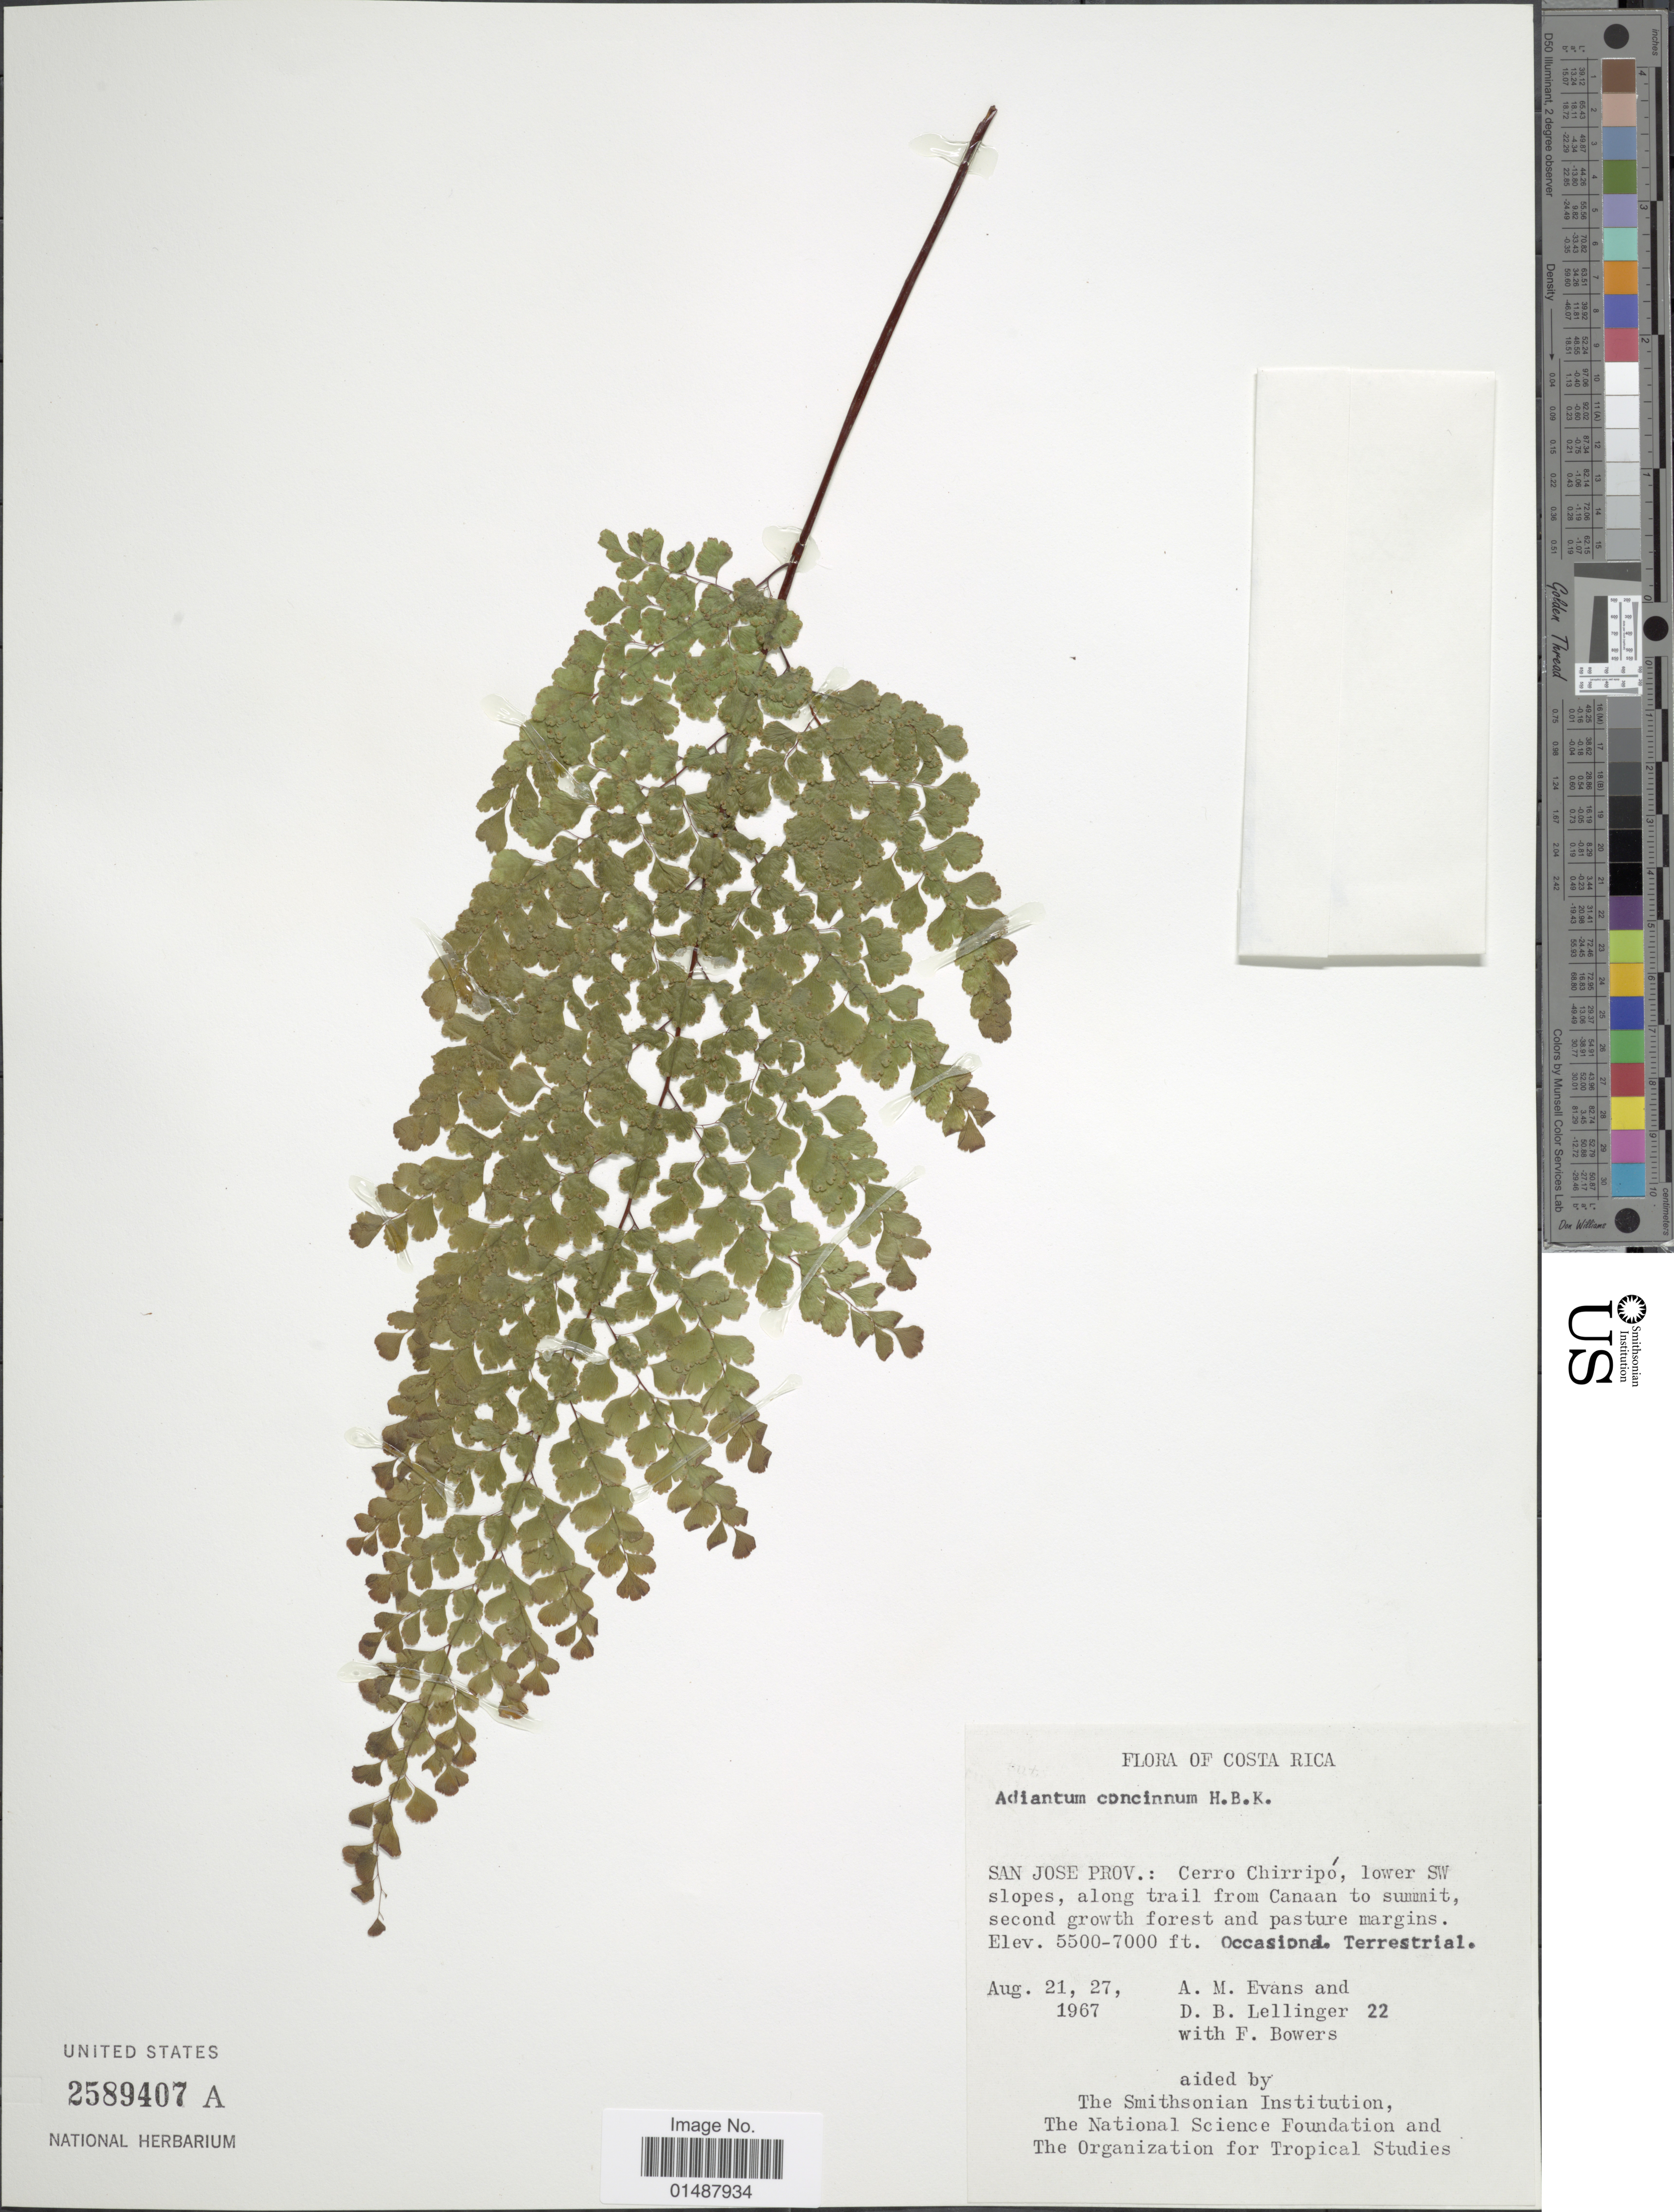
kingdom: Plantae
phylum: Tracheophyta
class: Polypodiopsida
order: Polypodiales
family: Pteridaceae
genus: Adiantum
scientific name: Adiantum concinnum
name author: Humb. & Bonpl. ex Willd.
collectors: A. M. Evans, D. B. Lellinger & F. Bowers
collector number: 22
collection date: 1967-08-21/1967-08-28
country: Costa Rica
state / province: San José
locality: Cerro Chirripo, lower SW slopes, along trail from canaan to summit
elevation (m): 1676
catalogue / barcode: US 2589407A